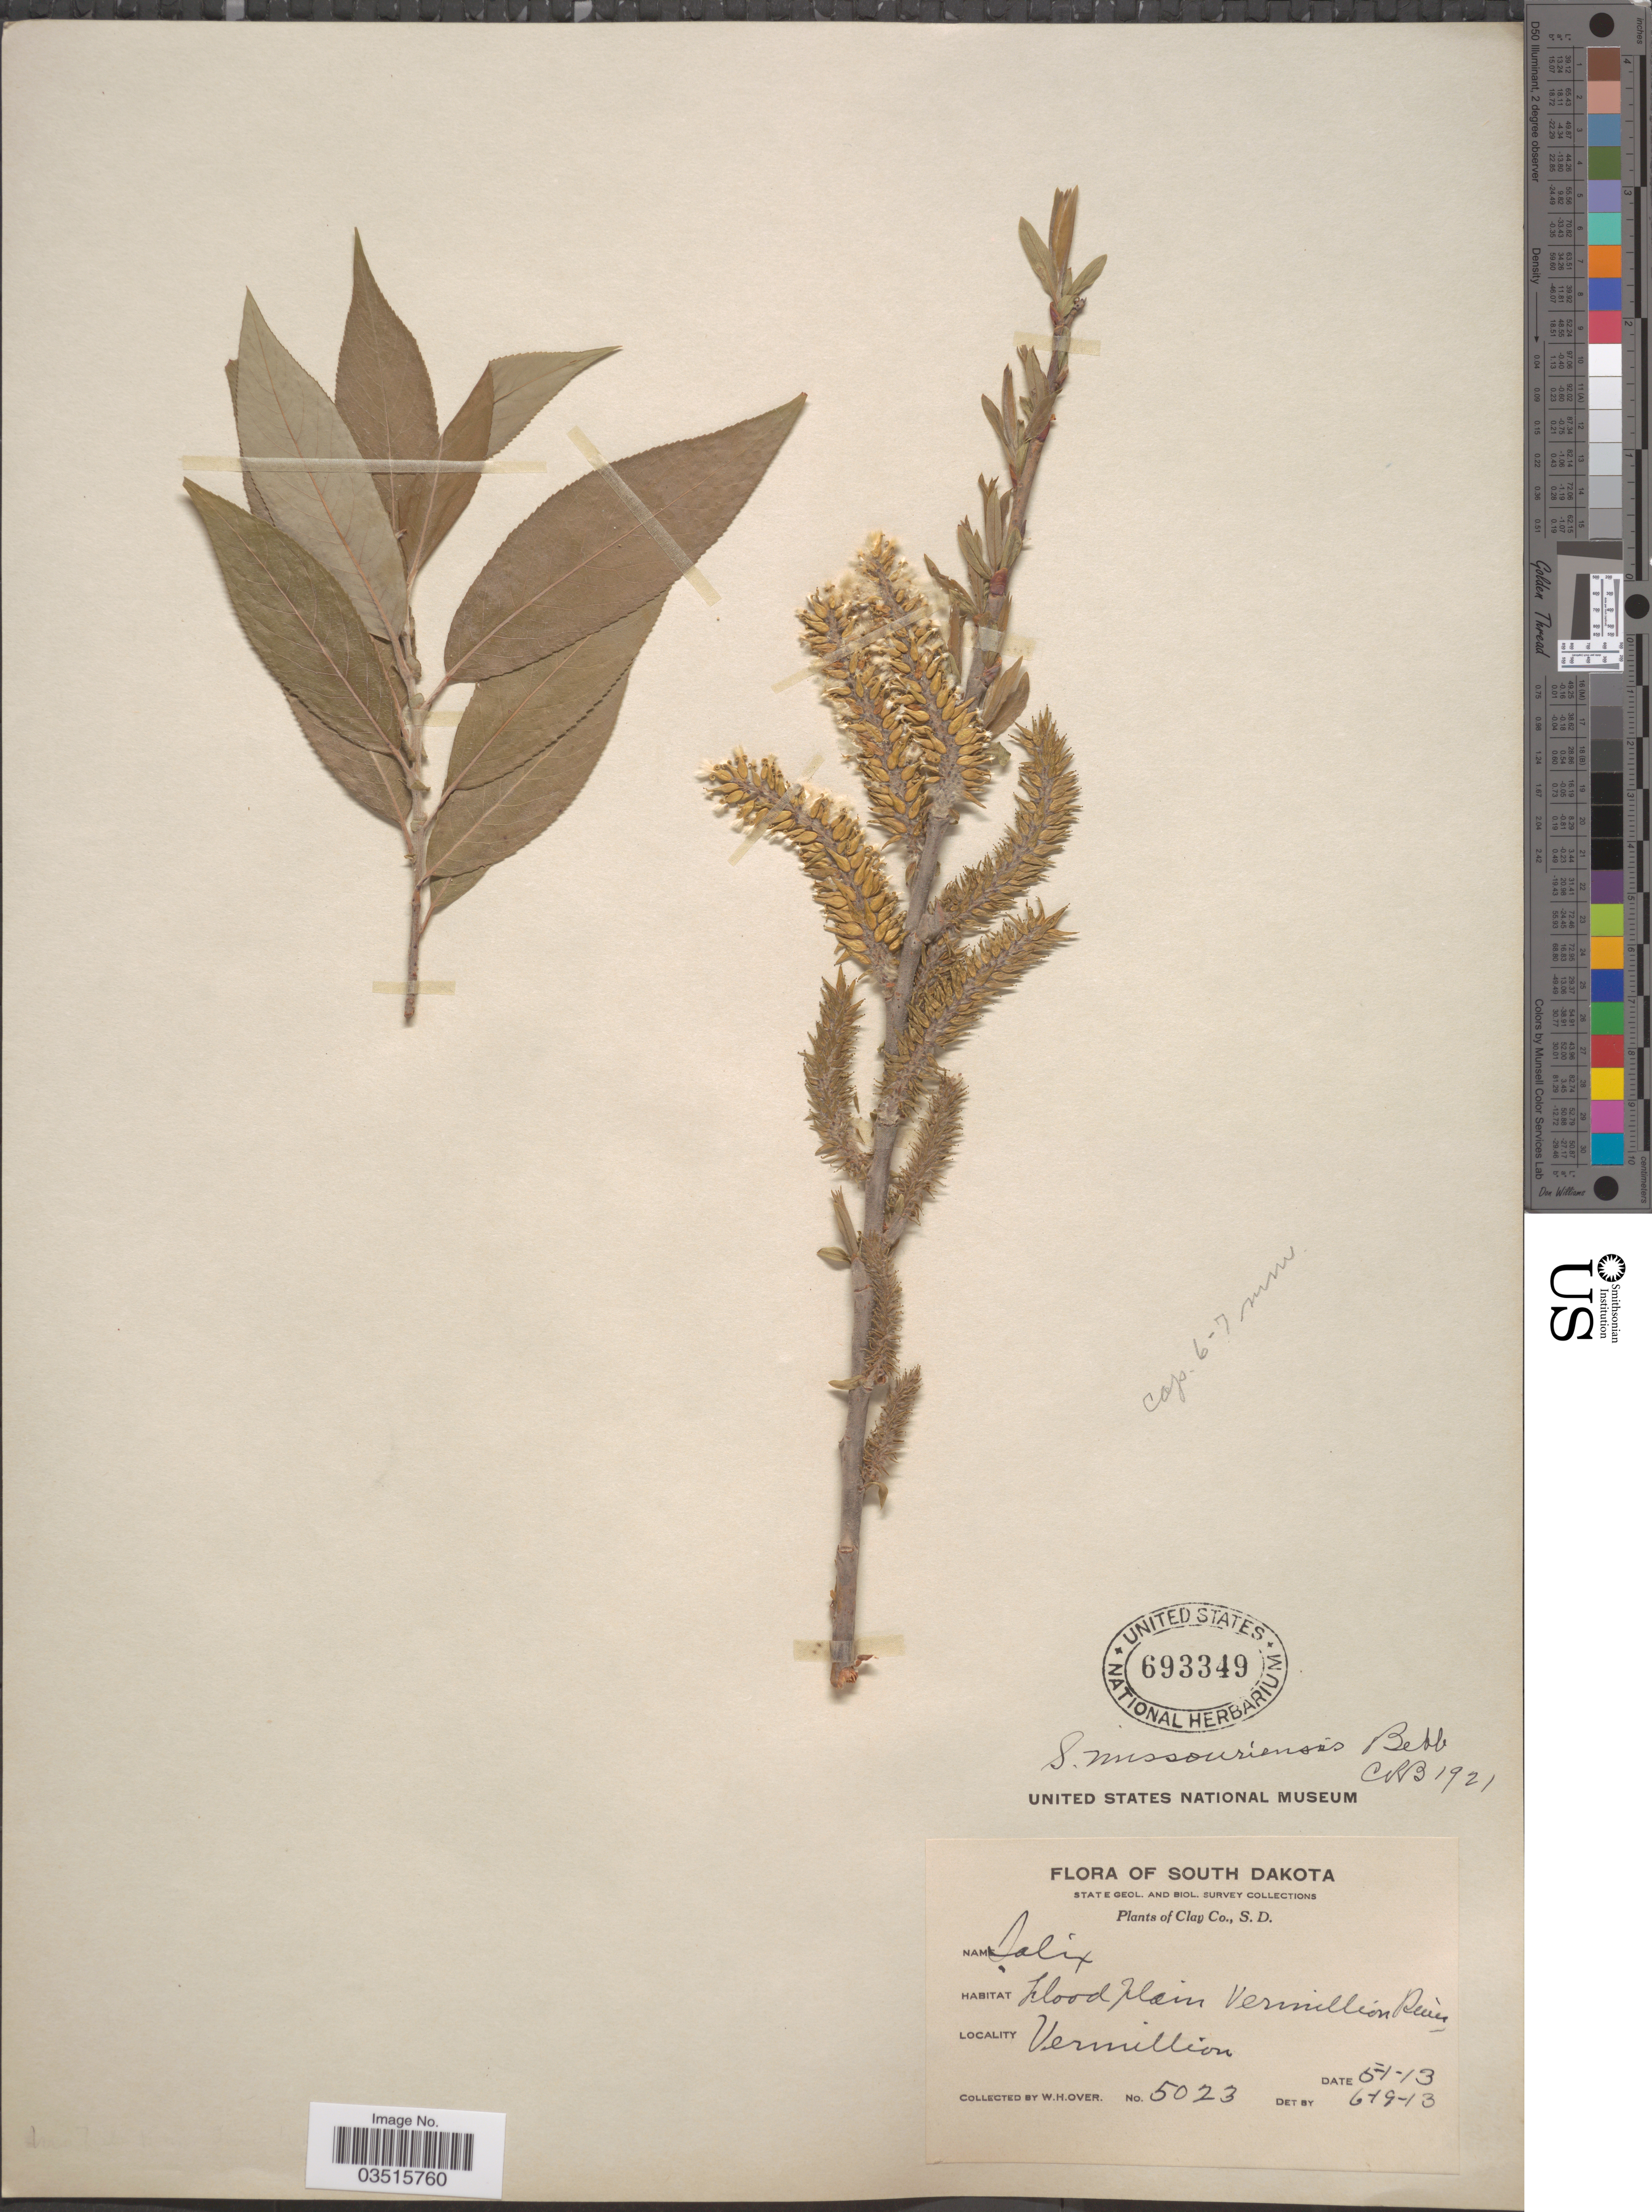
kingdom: Plantae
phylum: Tracheophyta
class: Magnoliopsida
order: Malpighiales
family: Salicaceae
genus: Salix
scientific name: Salix missouriensis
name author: Bebb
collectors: W. Over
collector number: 5023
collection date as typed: Transcribed d/m/y: 1/5/13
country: United States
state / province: South Dakota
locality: Clay Co. Vermillion.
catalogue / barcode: US 693349